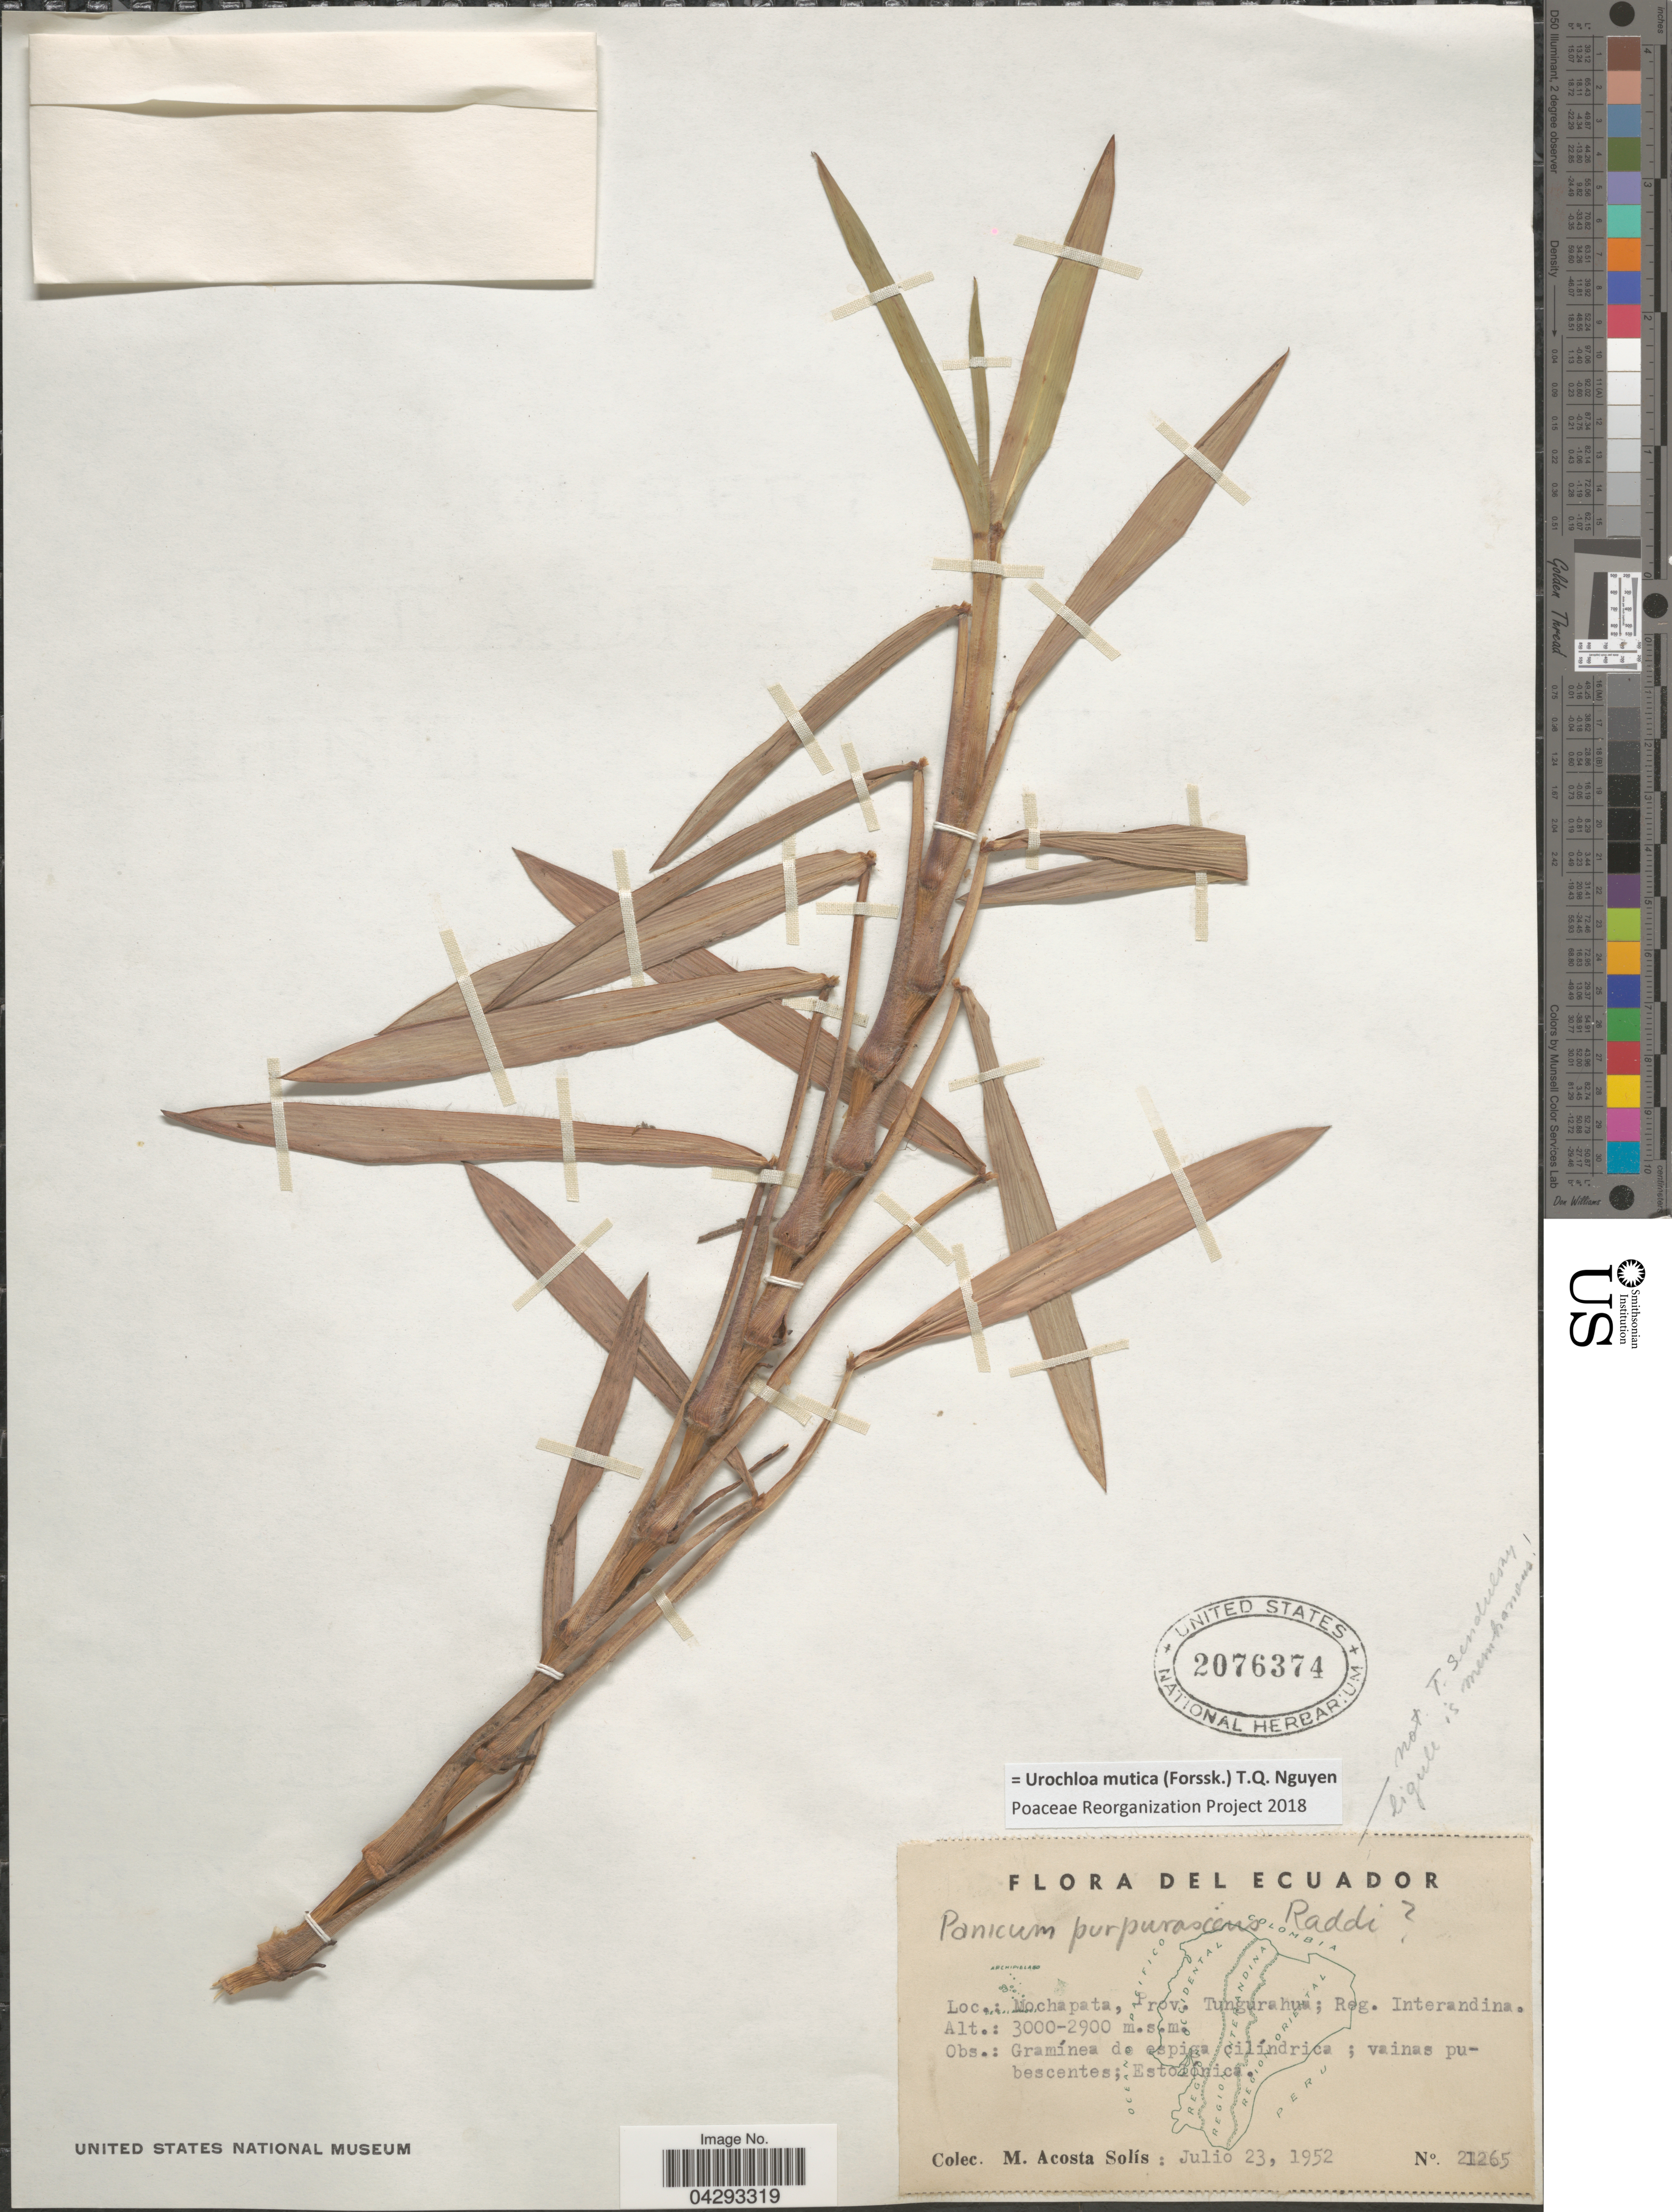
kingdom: Plantae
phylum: Tracheophyta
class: Liliopsida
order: Poales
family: Poaceae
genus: Urochloa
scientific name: Urochloa mutica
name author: (Forssk.) T.Q. Nguyen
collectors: M. Acosta Solis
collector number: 21265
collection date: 1952-07-23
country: Ecuador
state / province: Tungurahua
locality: Mochapata; Reg. Interandina.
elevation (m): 2900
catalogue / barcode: US 2076374